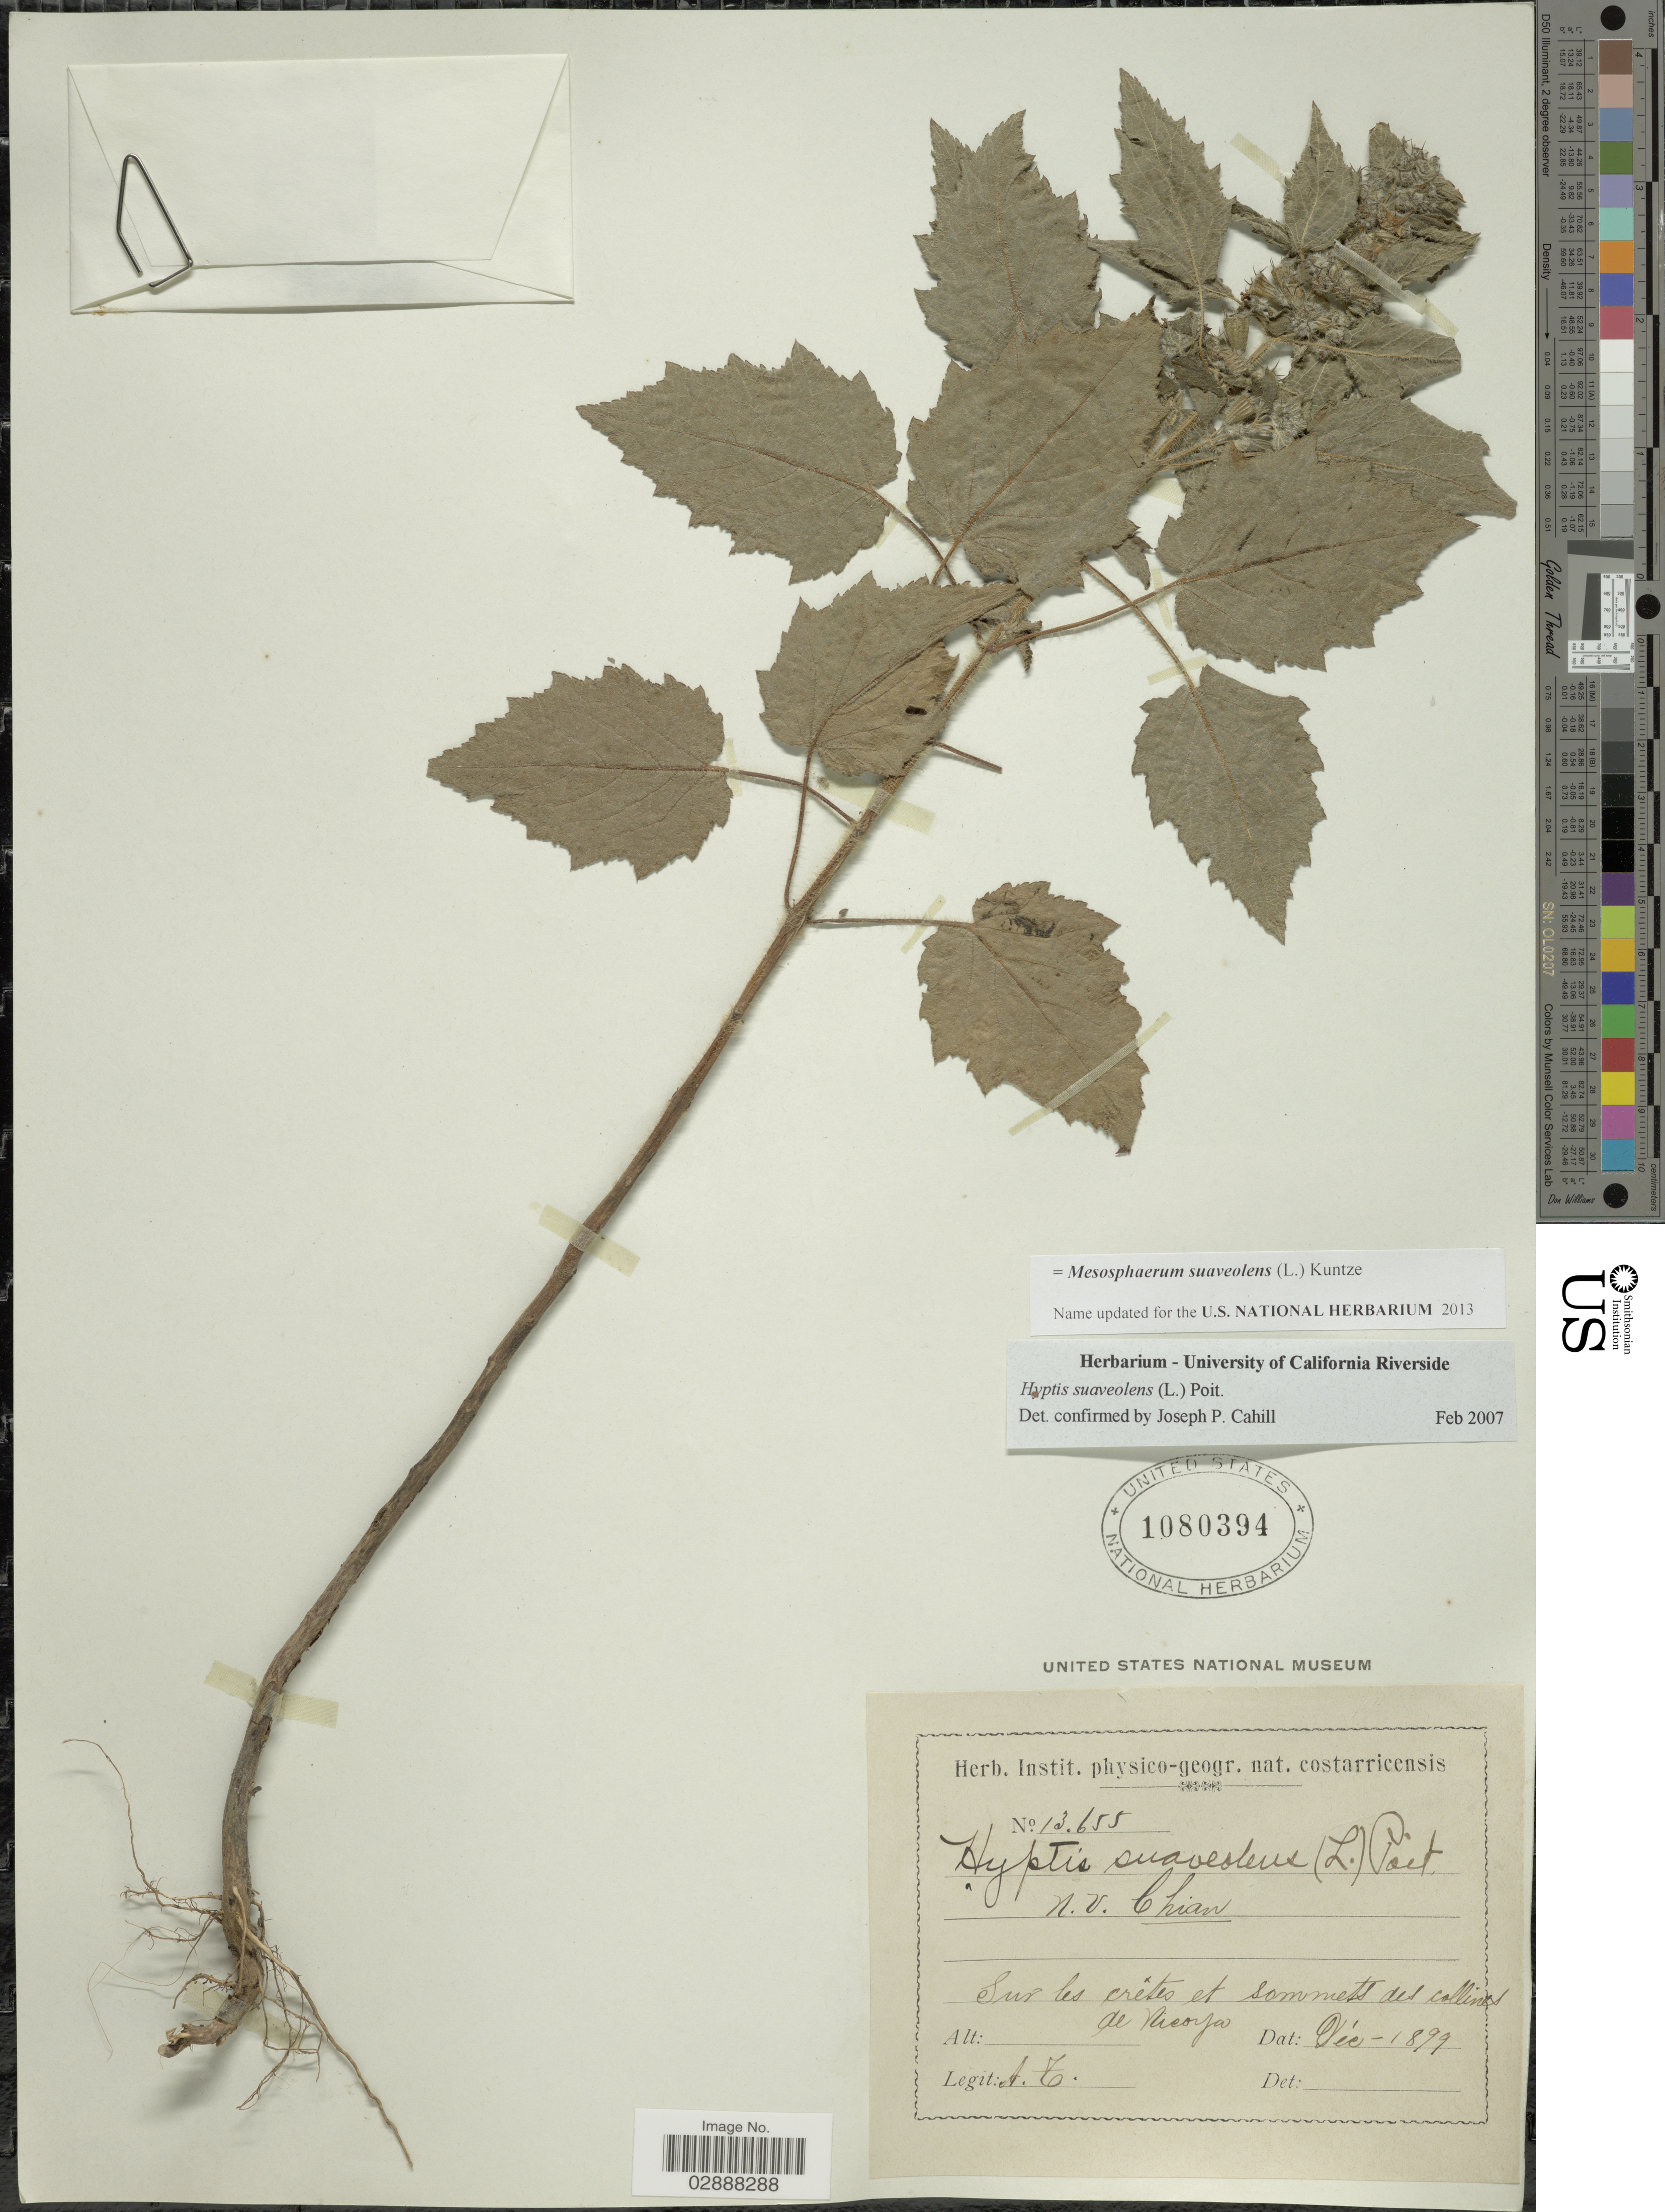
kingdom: Plantae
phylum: Tracheophyta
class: Magnoliopsida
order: Lamiales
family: Lamiaceae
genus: Mesosphaerum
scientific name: Mesosphaerum suaveolens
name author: (L.) Kuntze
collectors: A. T.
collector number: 13655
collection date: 1899-12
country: Costa Rica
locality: Sur les crêtes et sommets des collines de Nicoya.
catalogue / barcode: US 1080394